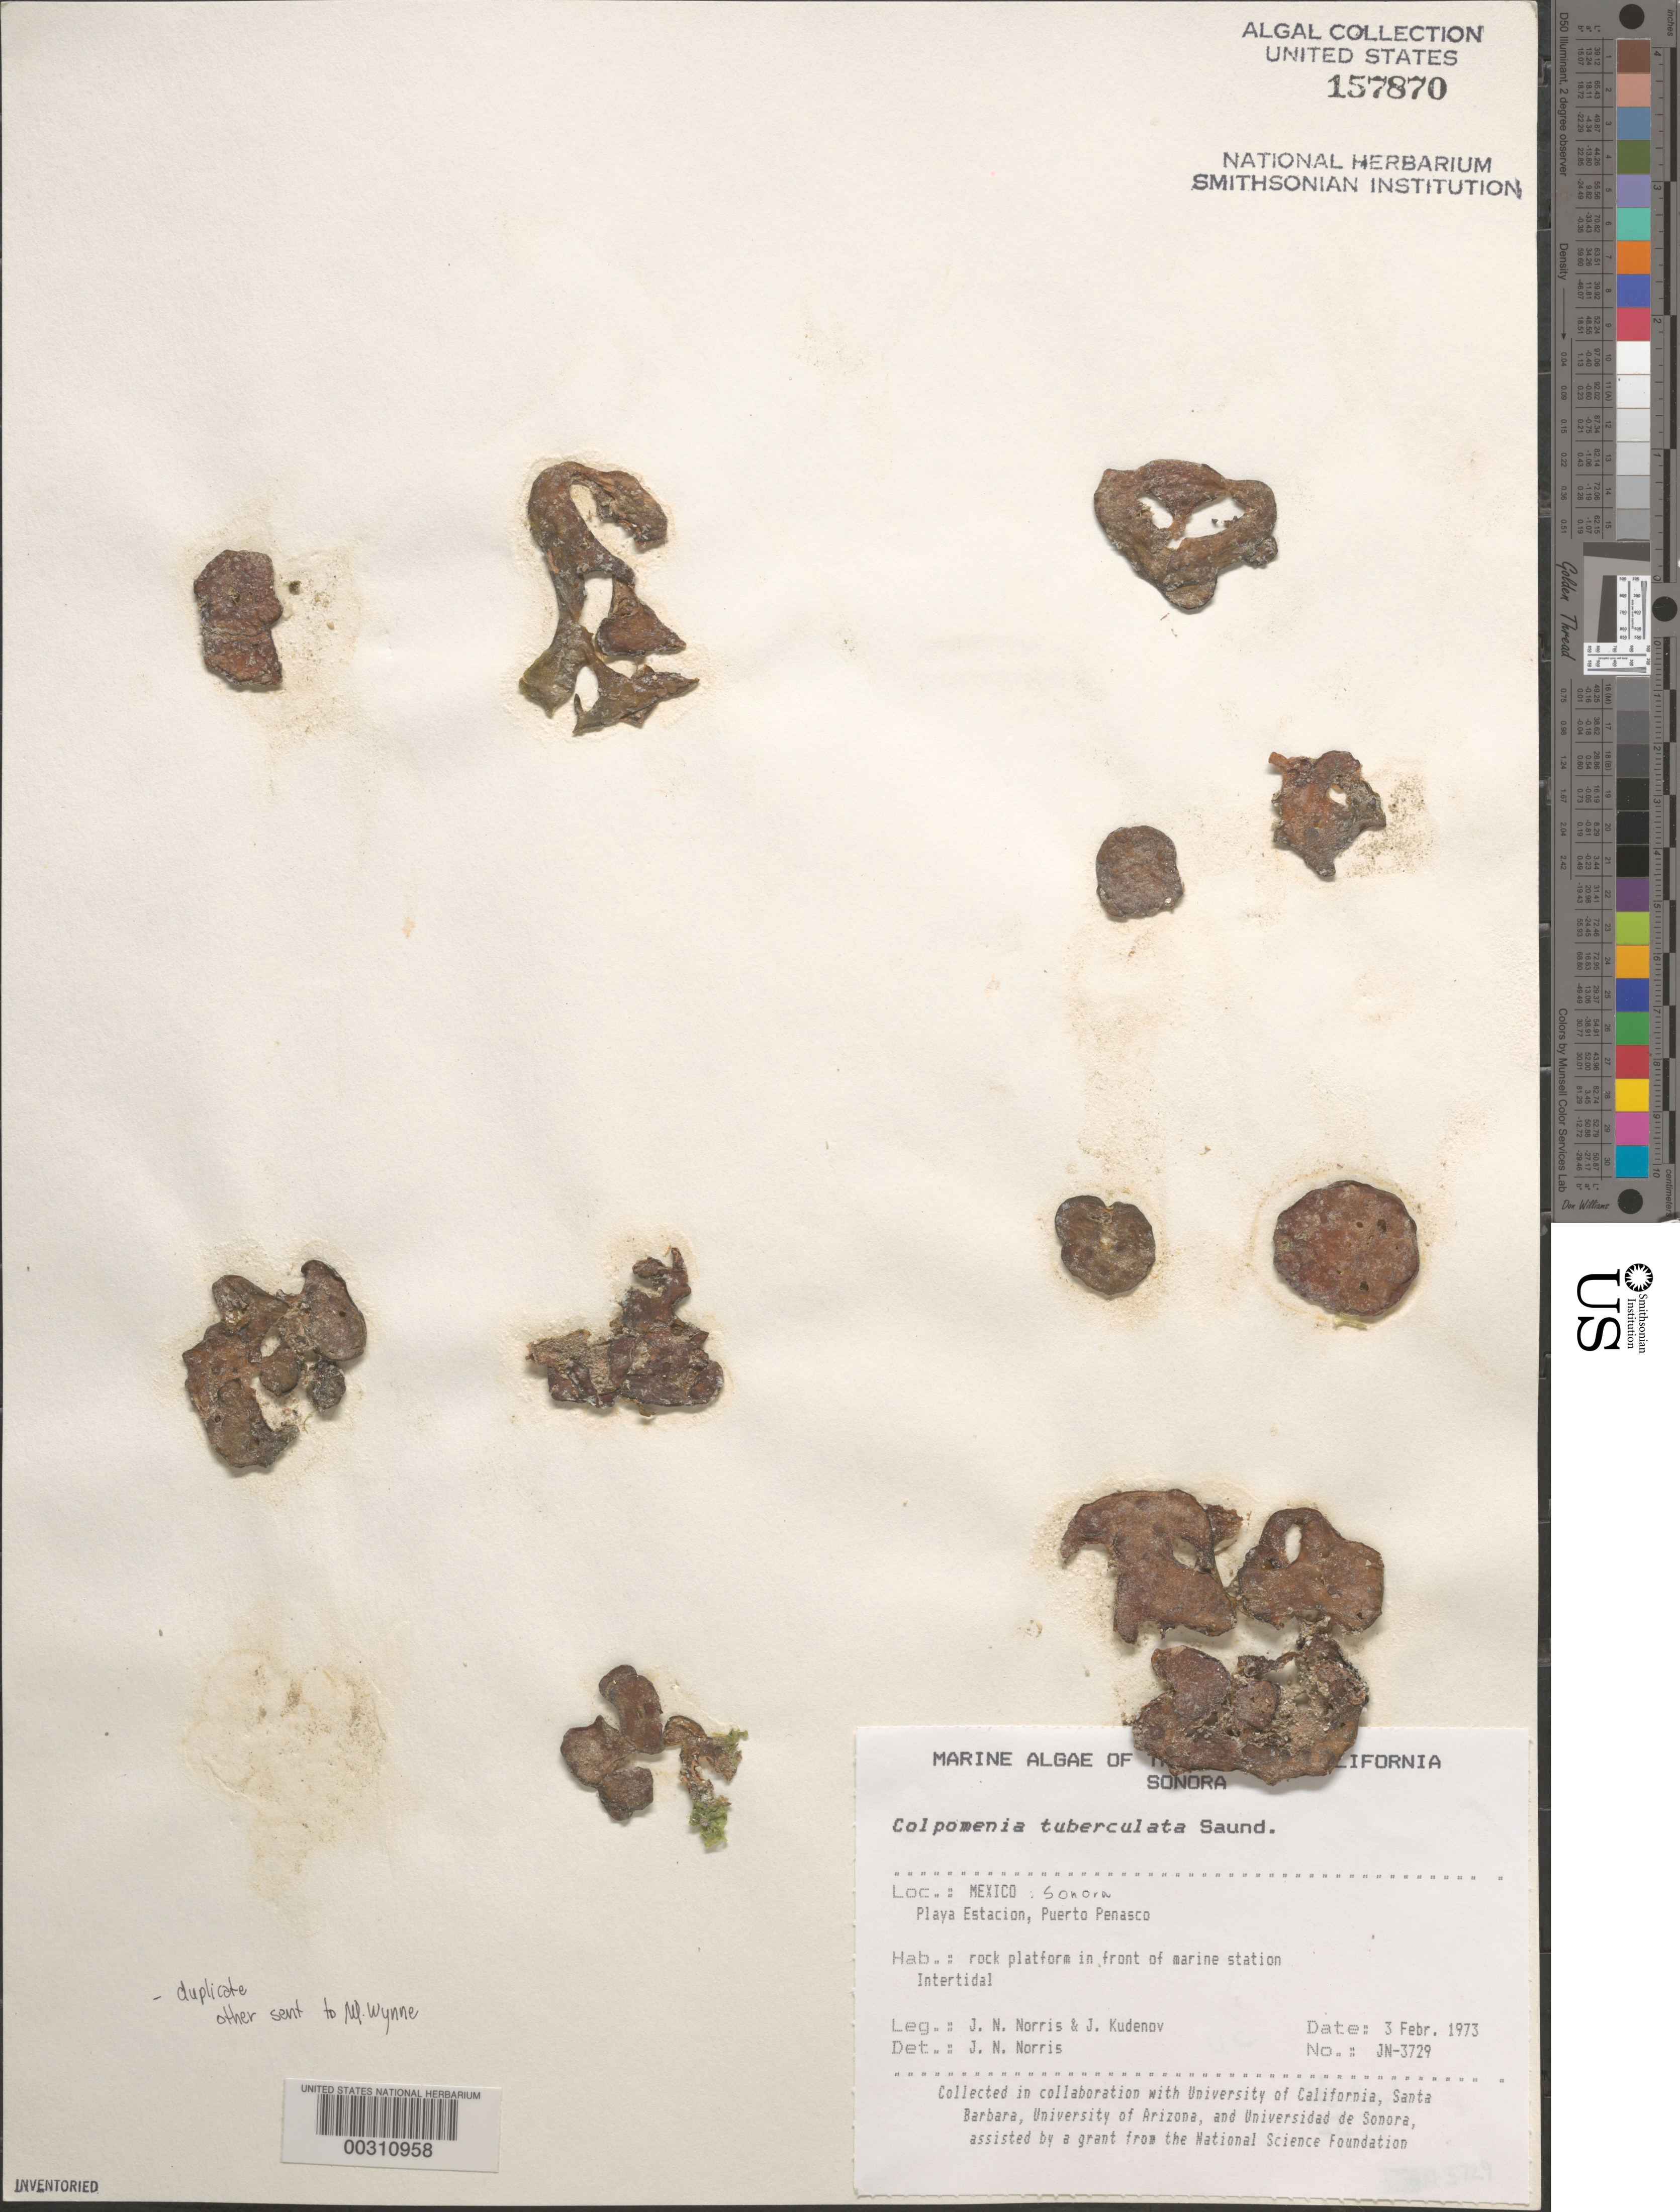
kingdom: Chromista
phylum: Ochrophyta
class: Phaeophyceae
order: Scytosiphonales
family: Scytosiphonaceae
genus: Colpomenia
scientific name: Colpomenia tuberculata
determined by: Norris, James N.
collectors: J. N. Norris & J. Kudenov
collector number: JN-3729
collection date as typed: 03 Feb 1973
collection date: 1973-02-03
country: Mexico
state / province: Sonora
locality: Playa Estacion, Puerto Penasco, marine laboratory shore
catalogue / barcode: US 157870